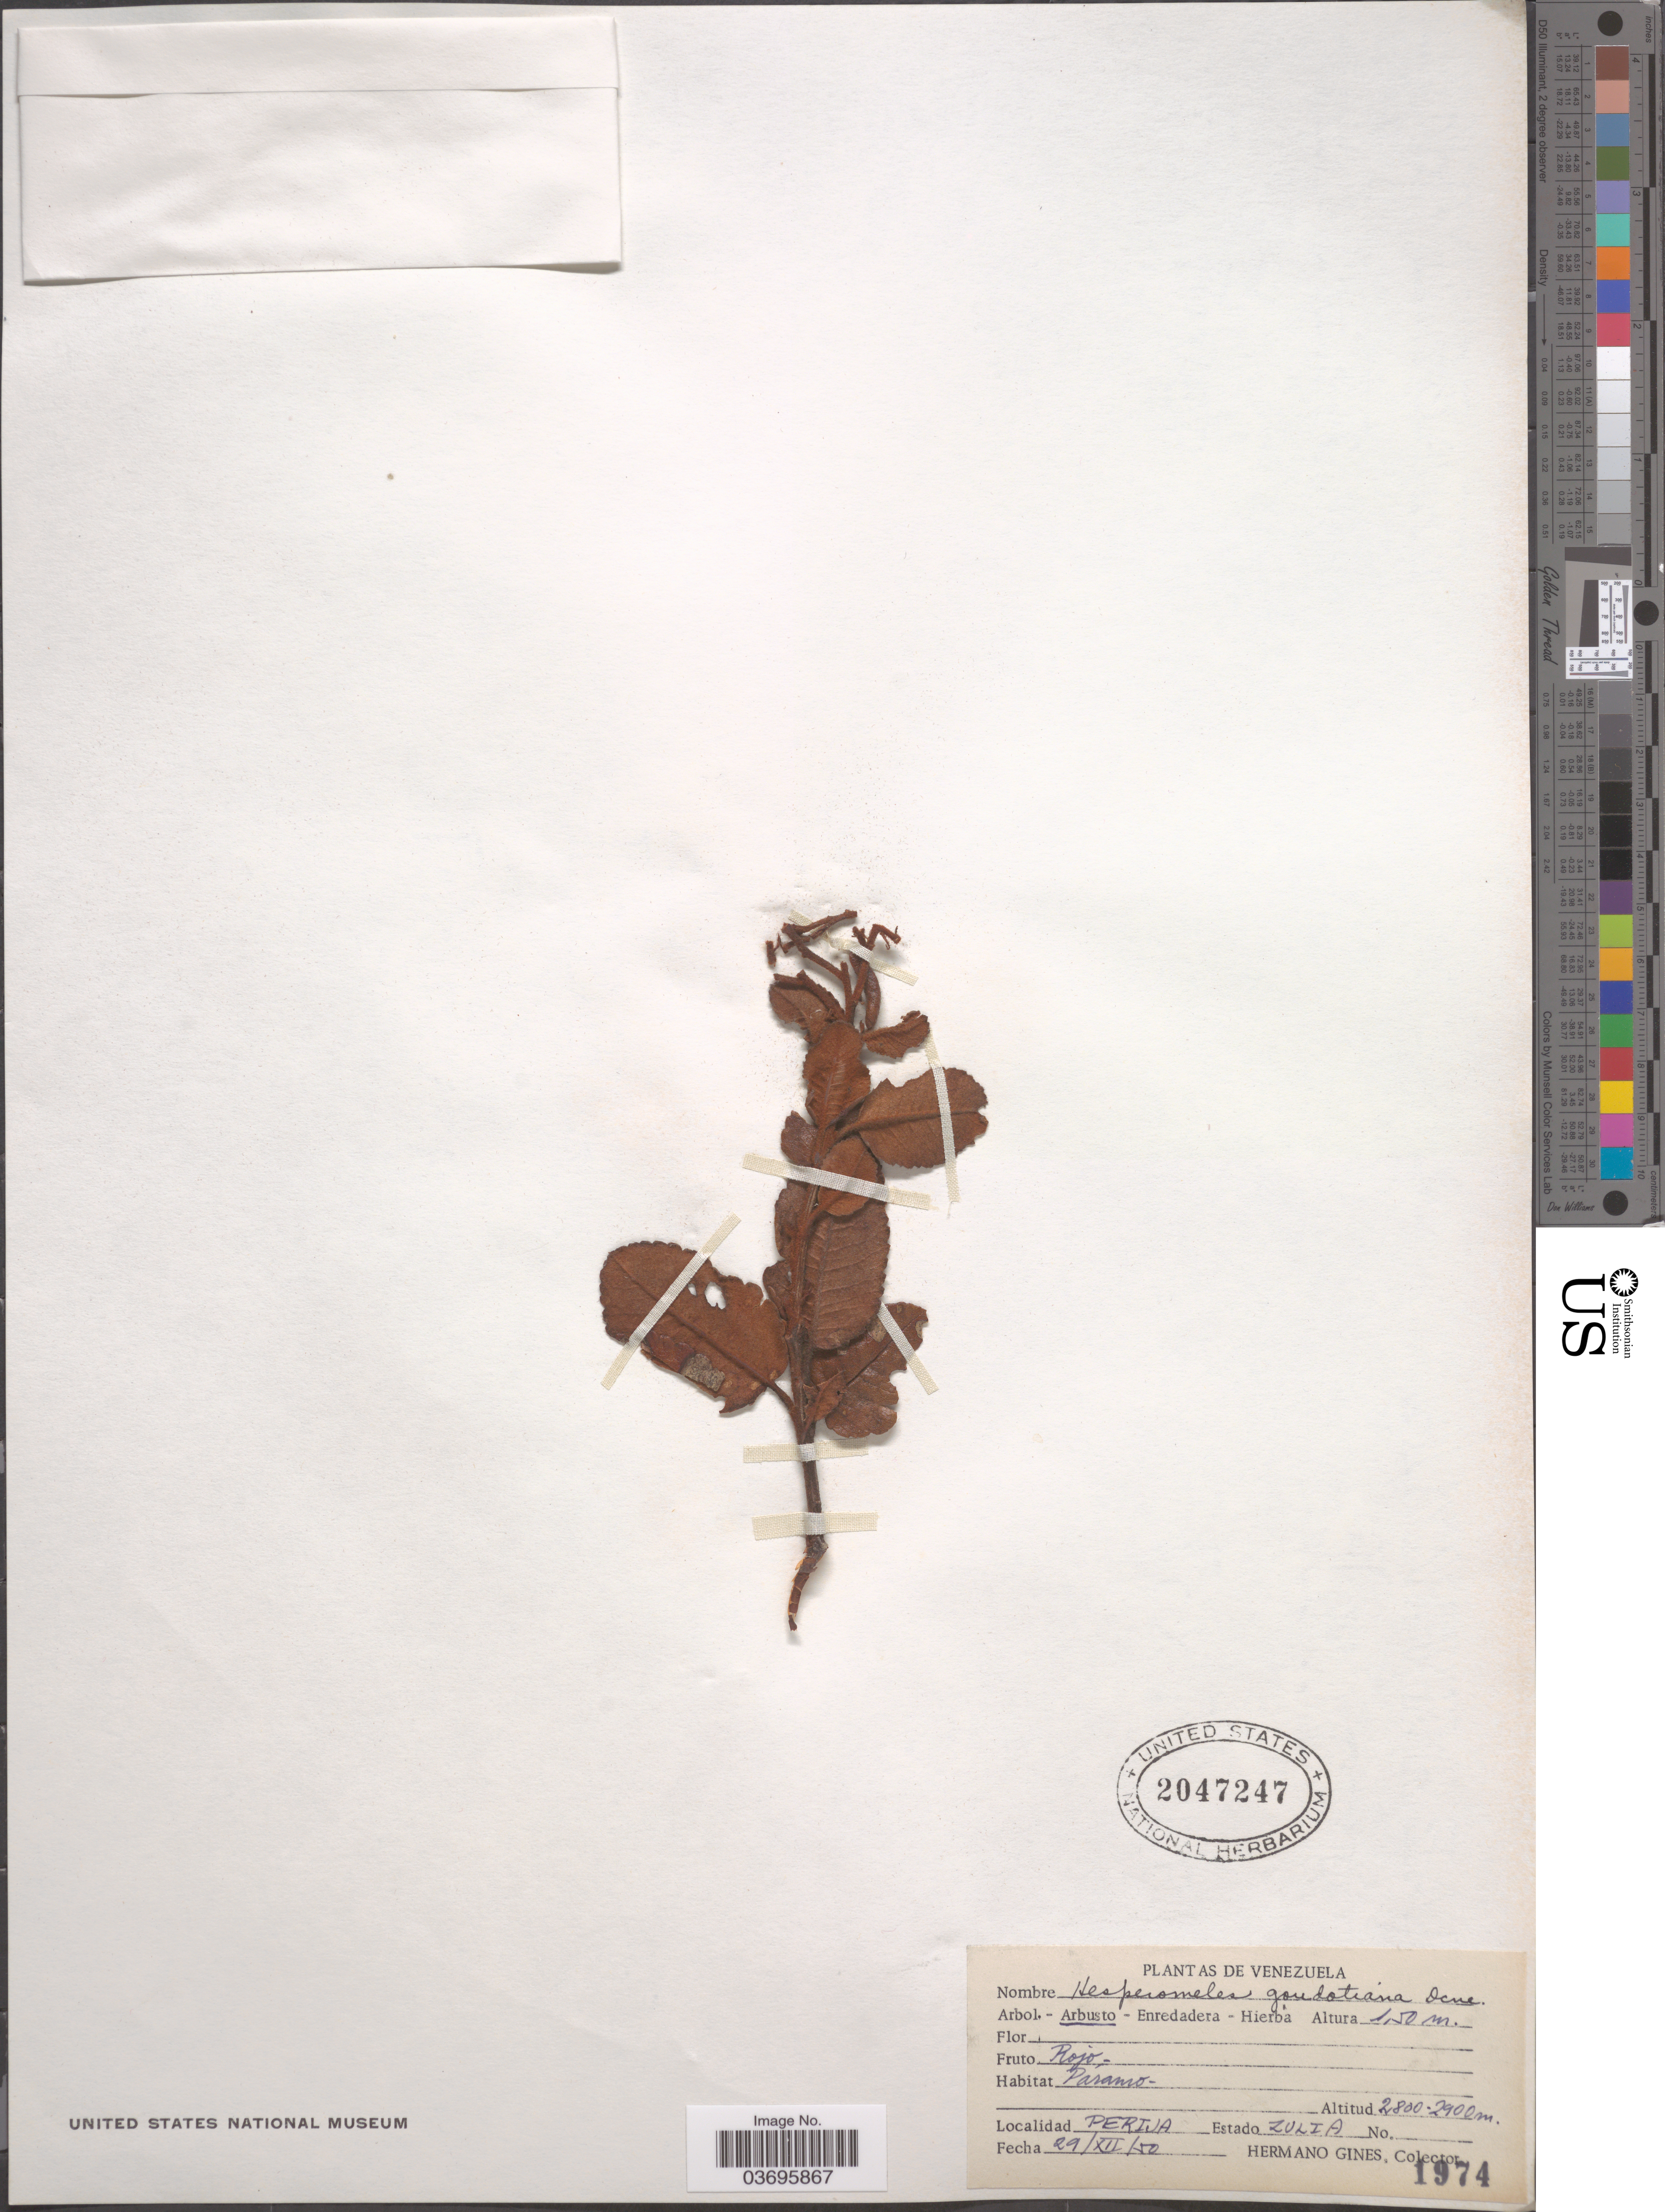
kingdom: Plantae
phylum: Tracheophyta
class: Magnoliopsida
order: Rosales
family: Rosaceae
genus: Hesperomeles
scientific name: Hesperomeles goudotiana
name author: Killip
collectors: Bro. Gines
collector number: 1974?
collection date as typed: Transcribed d/m/y: 29/12/50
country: Venezuela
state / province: Zulia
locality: Perija. Estado Zulia.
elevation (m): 2800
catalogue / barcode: US 2047247